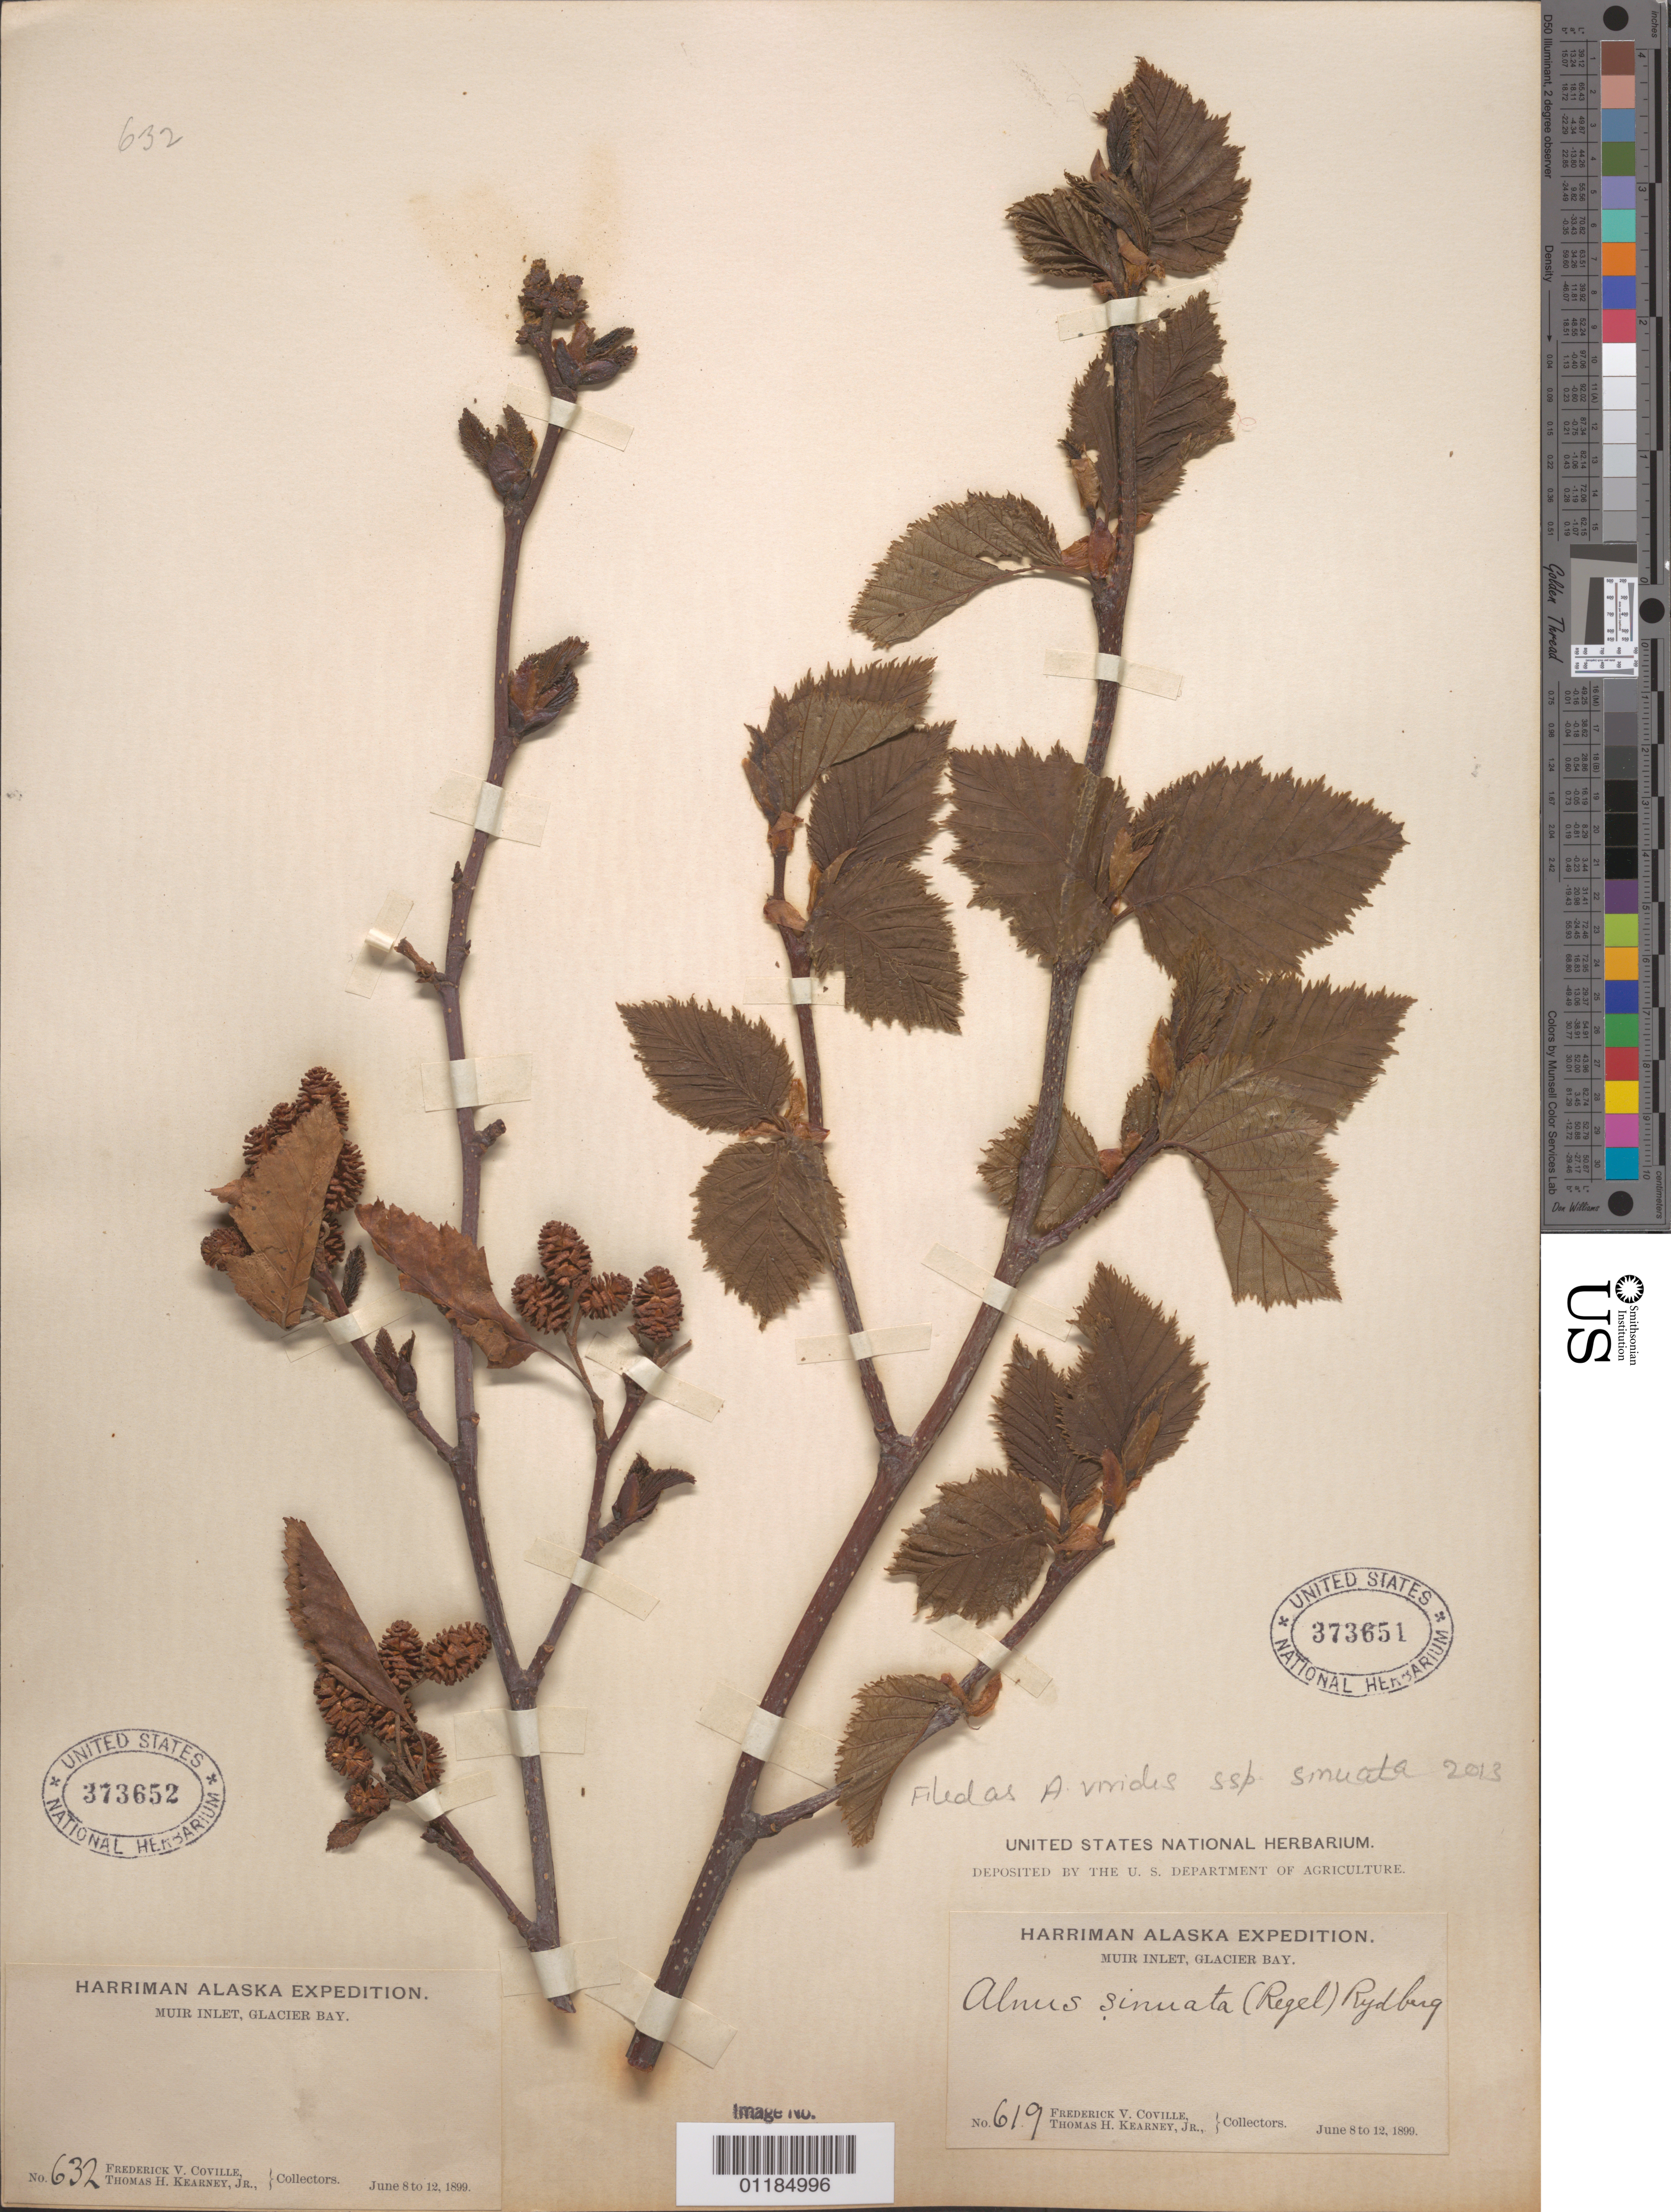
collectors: F. V. Coville & T. H. Kearney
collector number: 632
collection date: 1899-06-08/1899-06-12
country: United States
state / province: Alaska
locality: Muir Inlet, Glacier Bay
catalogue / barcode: US 373652